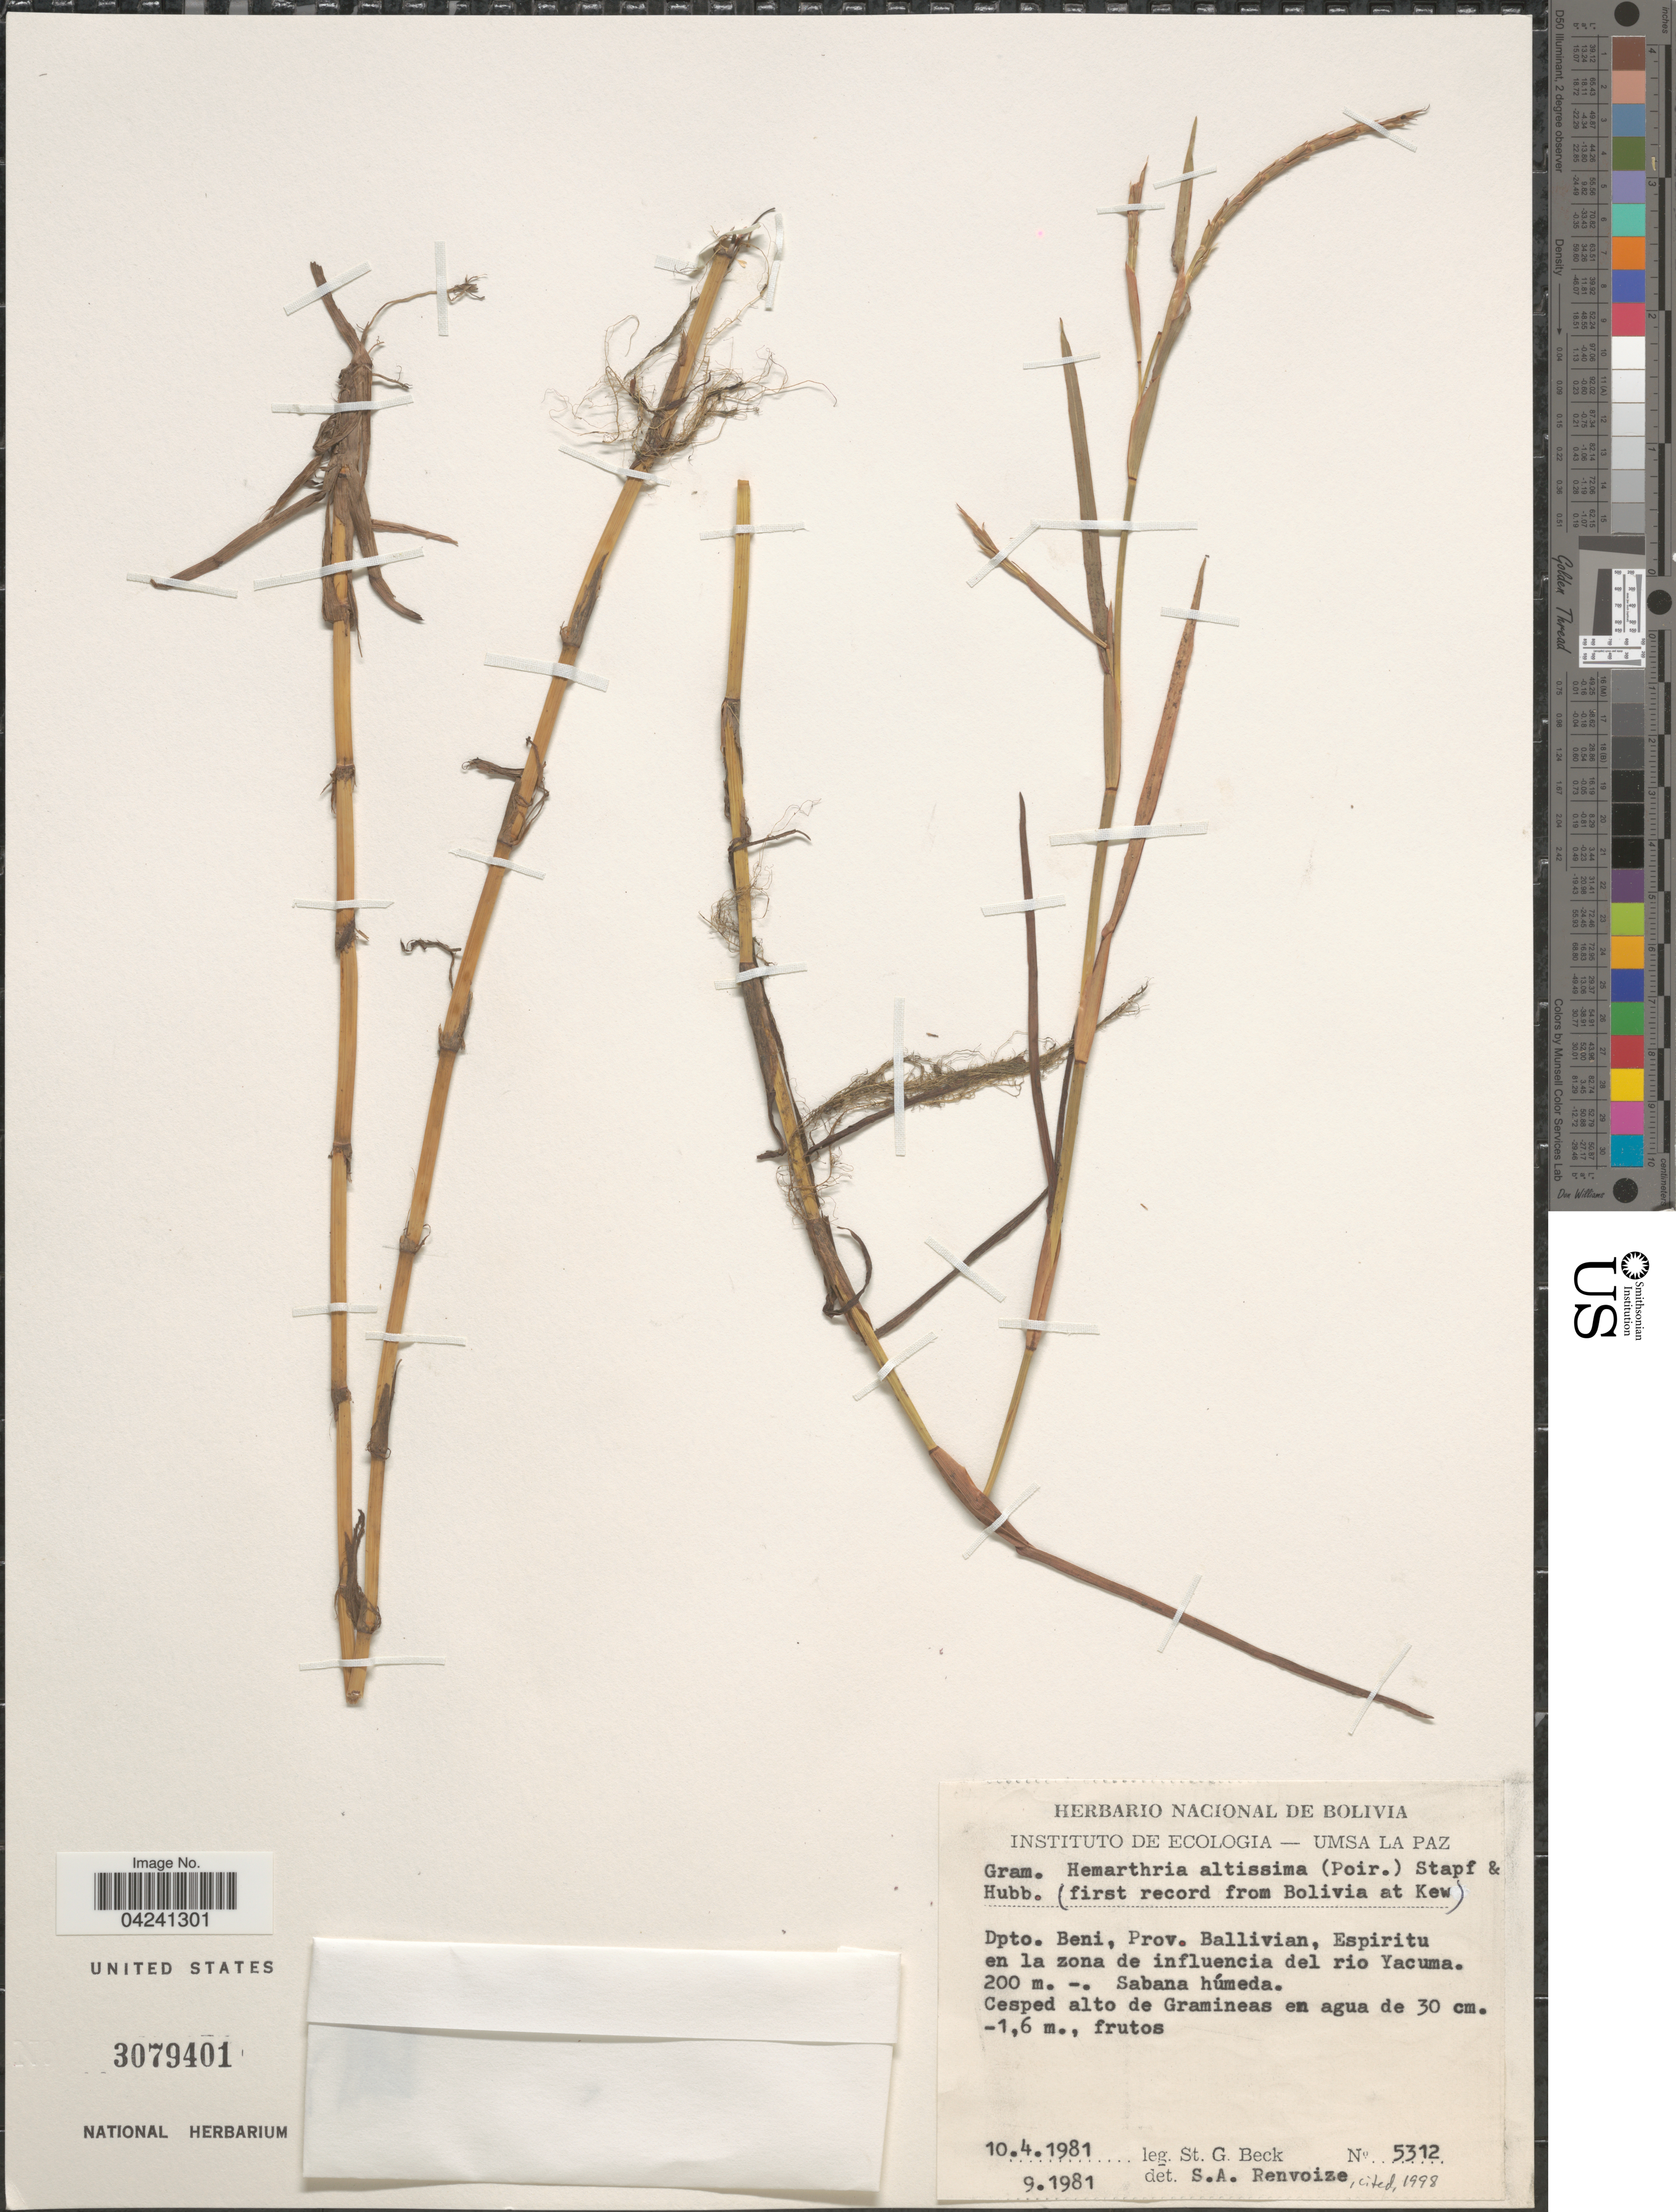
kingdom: Plantae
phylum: Tracheophyta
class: Liliopsida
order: Poales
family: Poaceae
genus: Hemarthria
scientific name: Hemarthria altissima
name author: (Poir.) Stapf & C. E. Hubb.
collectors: S. G. Beck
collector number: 5312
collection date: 1981-04-10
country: Bolivia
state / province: Beni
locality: Dpto. Beni, Prov. Ballivian, Espiritu en la zona de influencia del rio Yacuma.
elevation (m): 200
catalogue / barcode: US 3079401